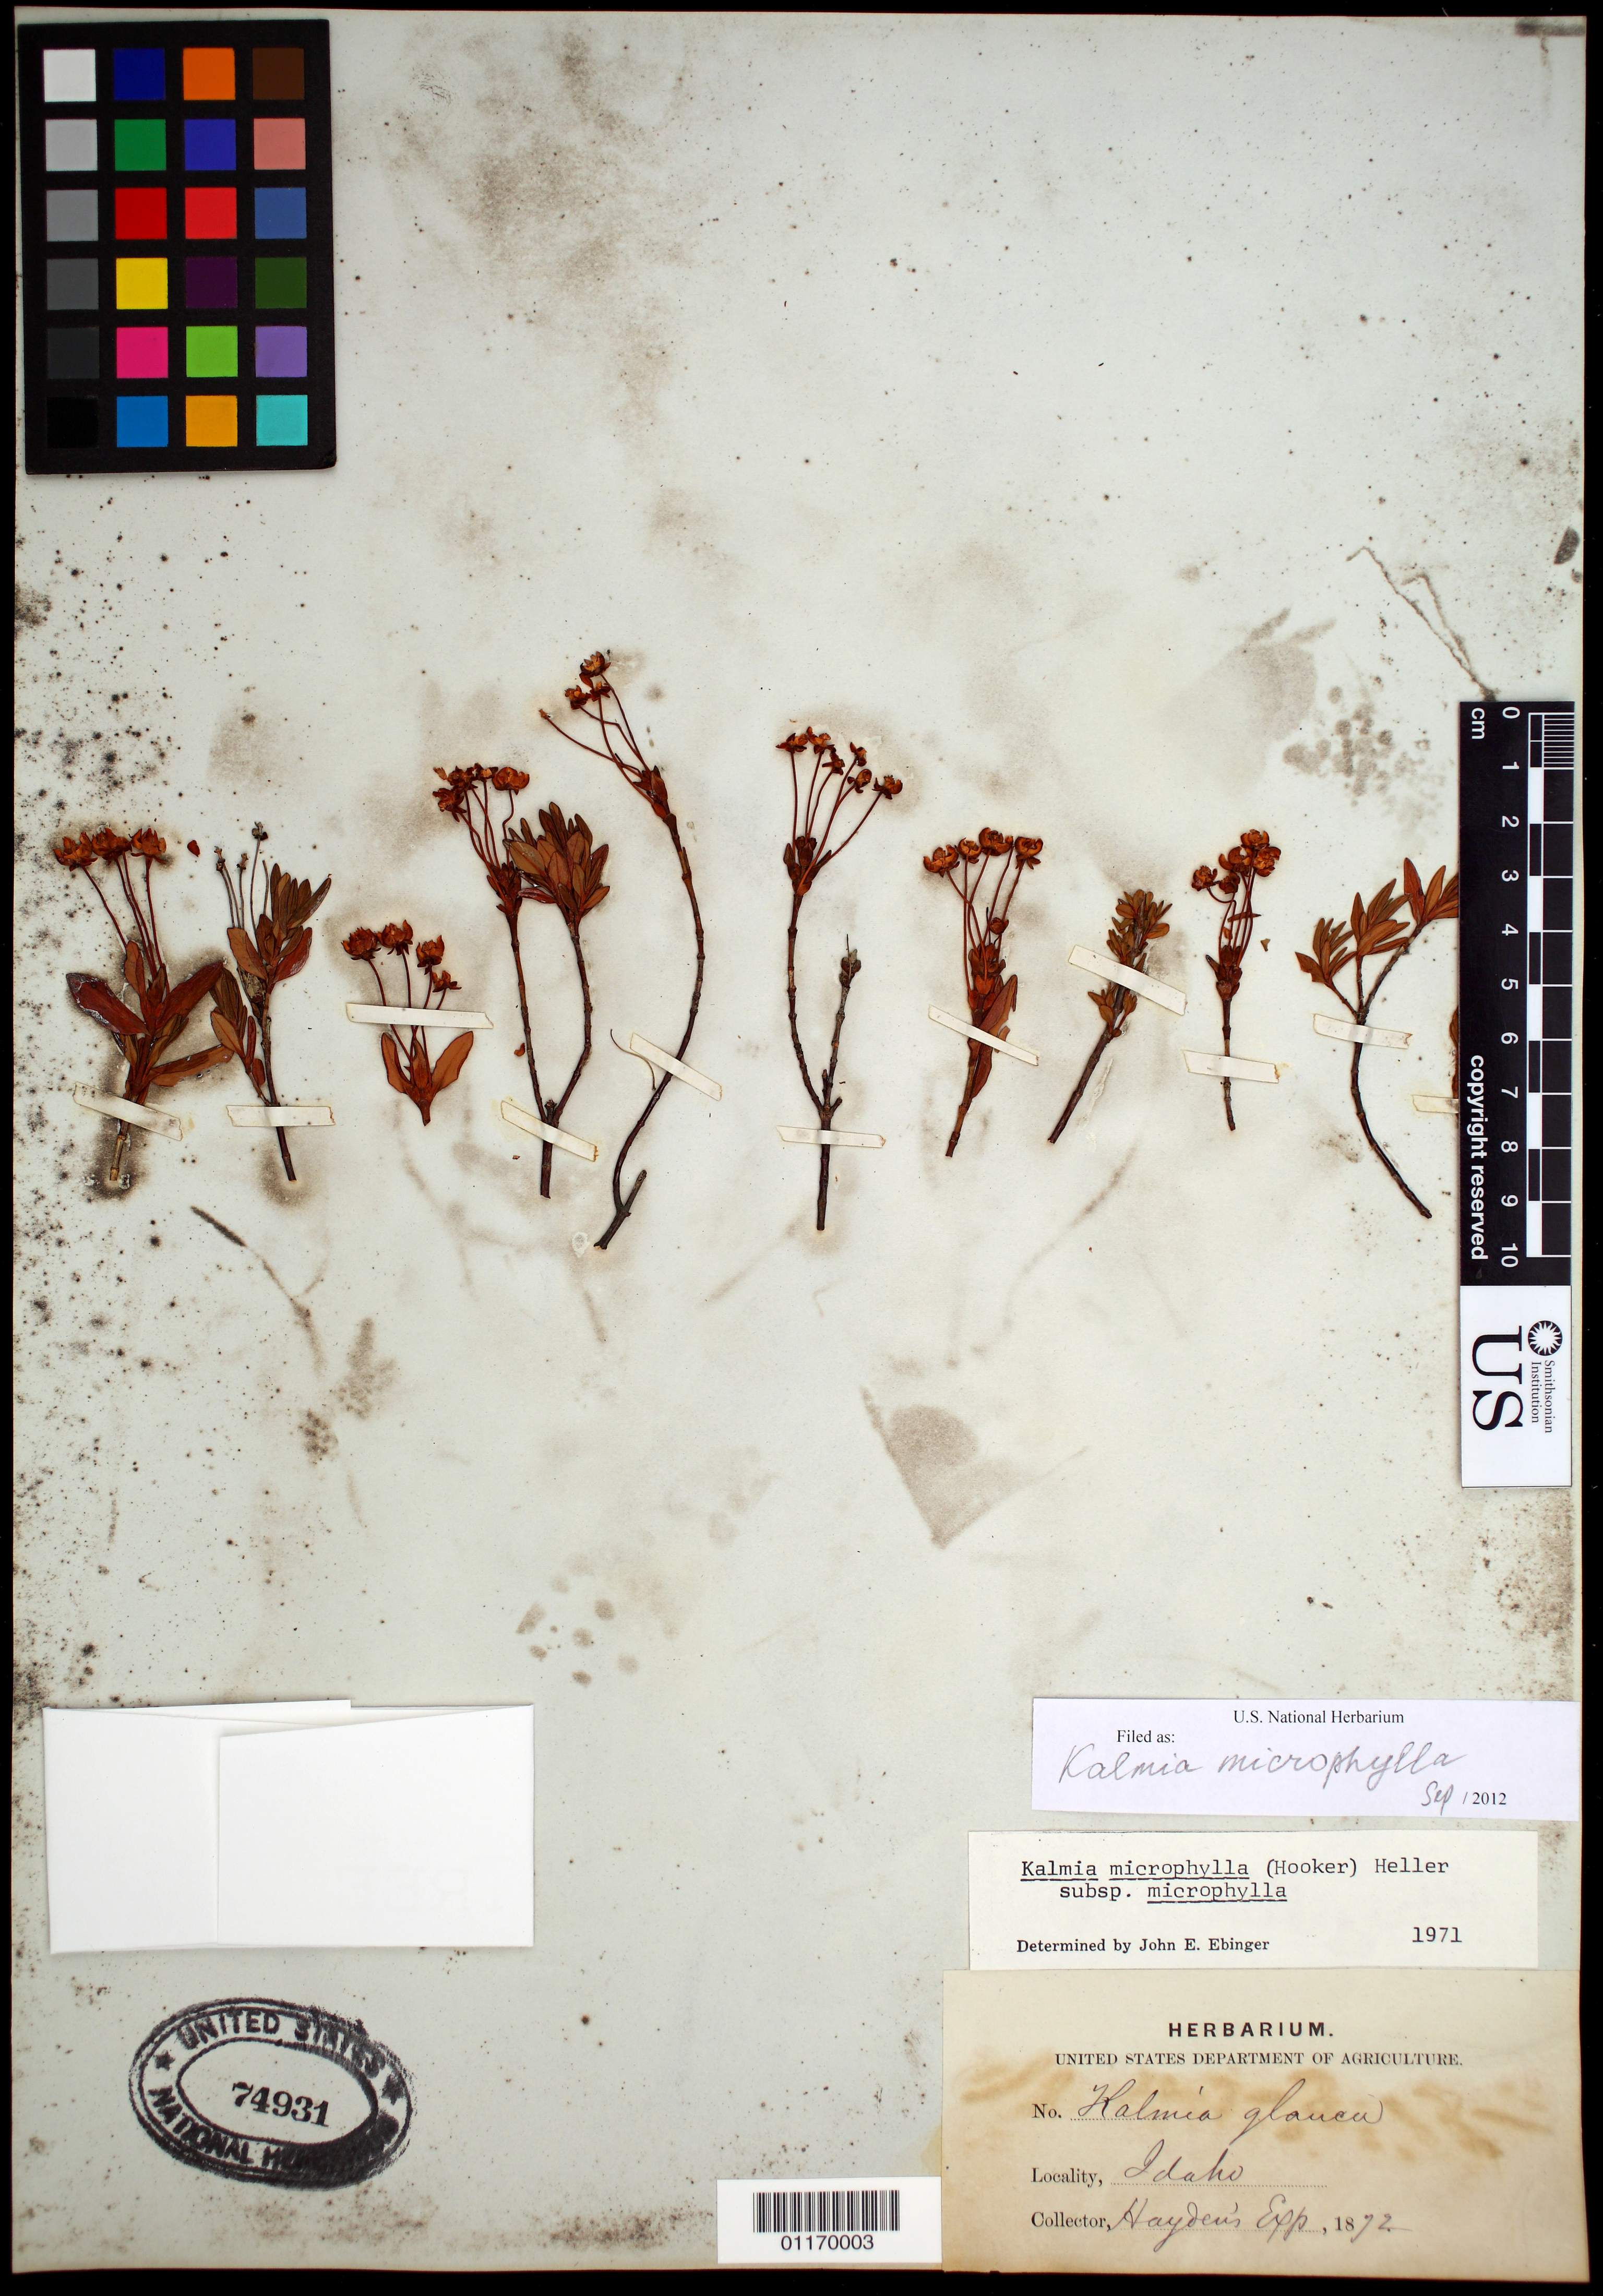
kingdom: Plantae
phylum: Tracheophyta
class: Magnoliopsida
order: Ericales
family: Ericaceae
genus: Kalmia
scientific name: Kalmia microphylla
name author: (Hook.) A. Heller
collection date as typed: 1872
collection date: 1872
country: United States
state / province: Idaho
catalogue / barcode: US 74931